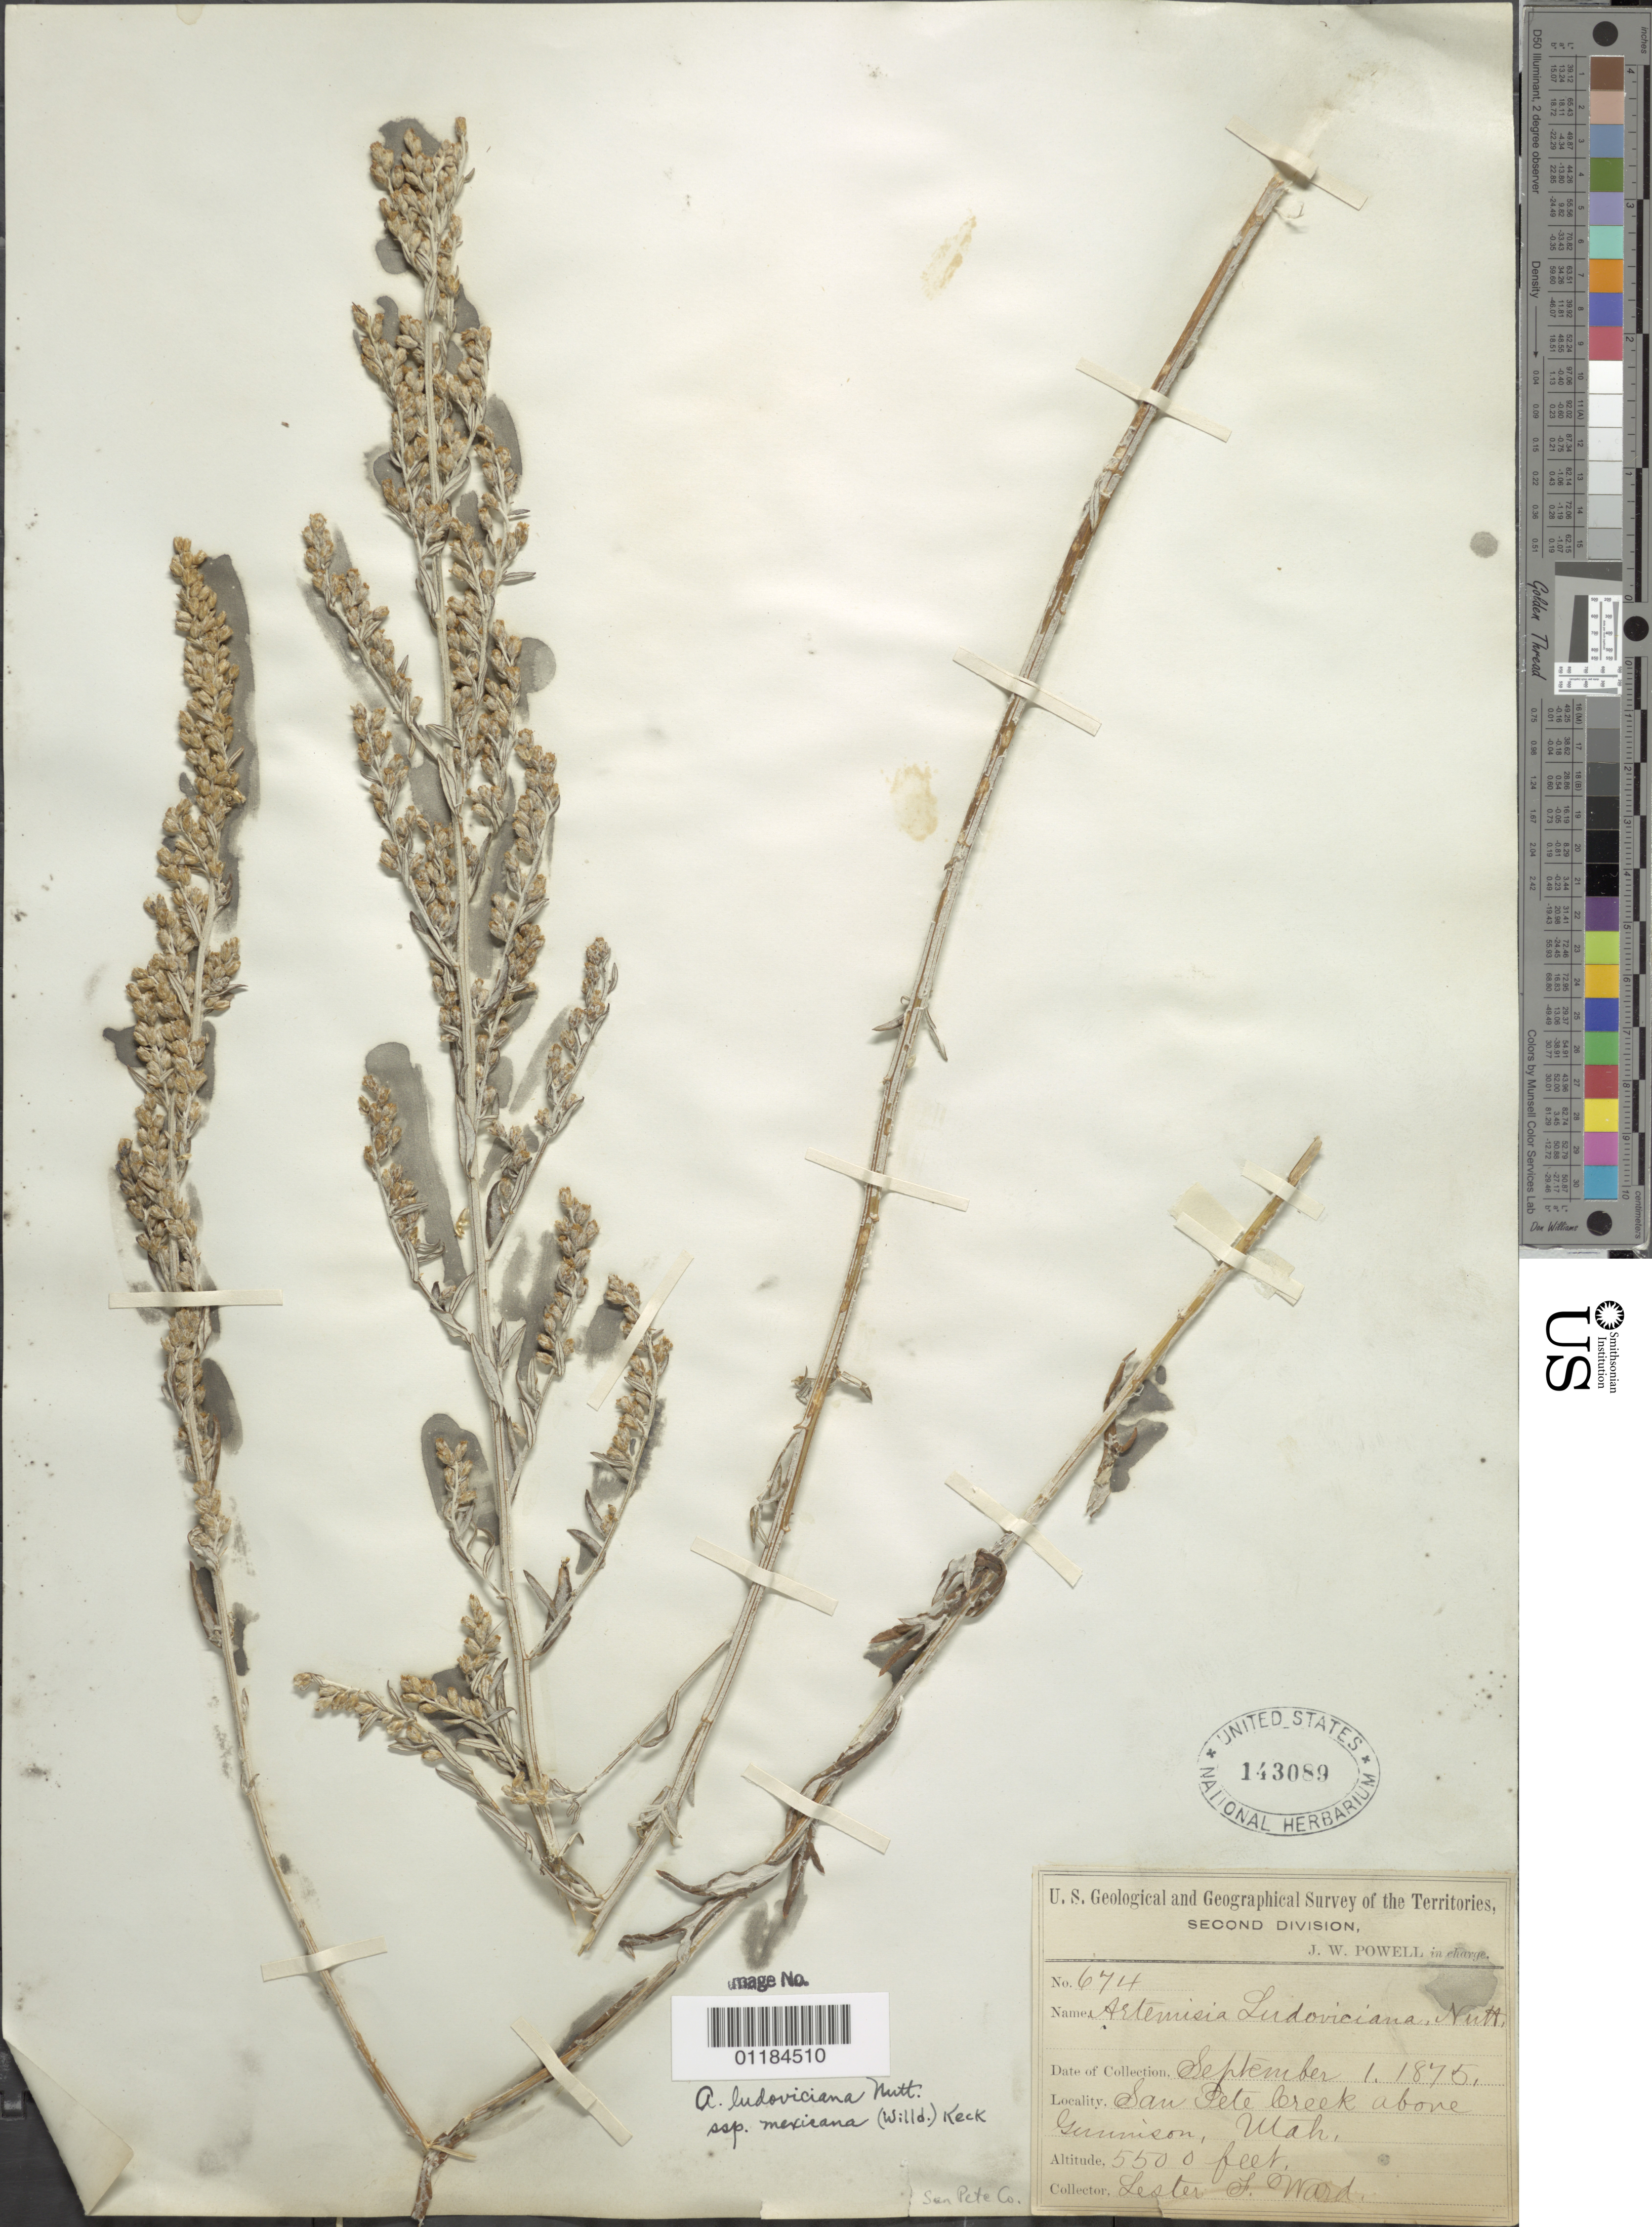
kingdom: Plantae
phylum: Tracheophyta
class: Magnoliopsida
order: Asterales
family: Asteraceae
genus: Artemisia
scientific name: Artemisia ludoviciana subsp. mexicana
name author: (Willd. ex Spreng.) D.D. Keck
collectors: L. F. Ward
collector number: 674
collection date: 1875-09-01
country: United States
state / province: Utah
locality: San Pete Creek above Gunnison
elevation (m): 1676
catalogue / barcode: US 143089